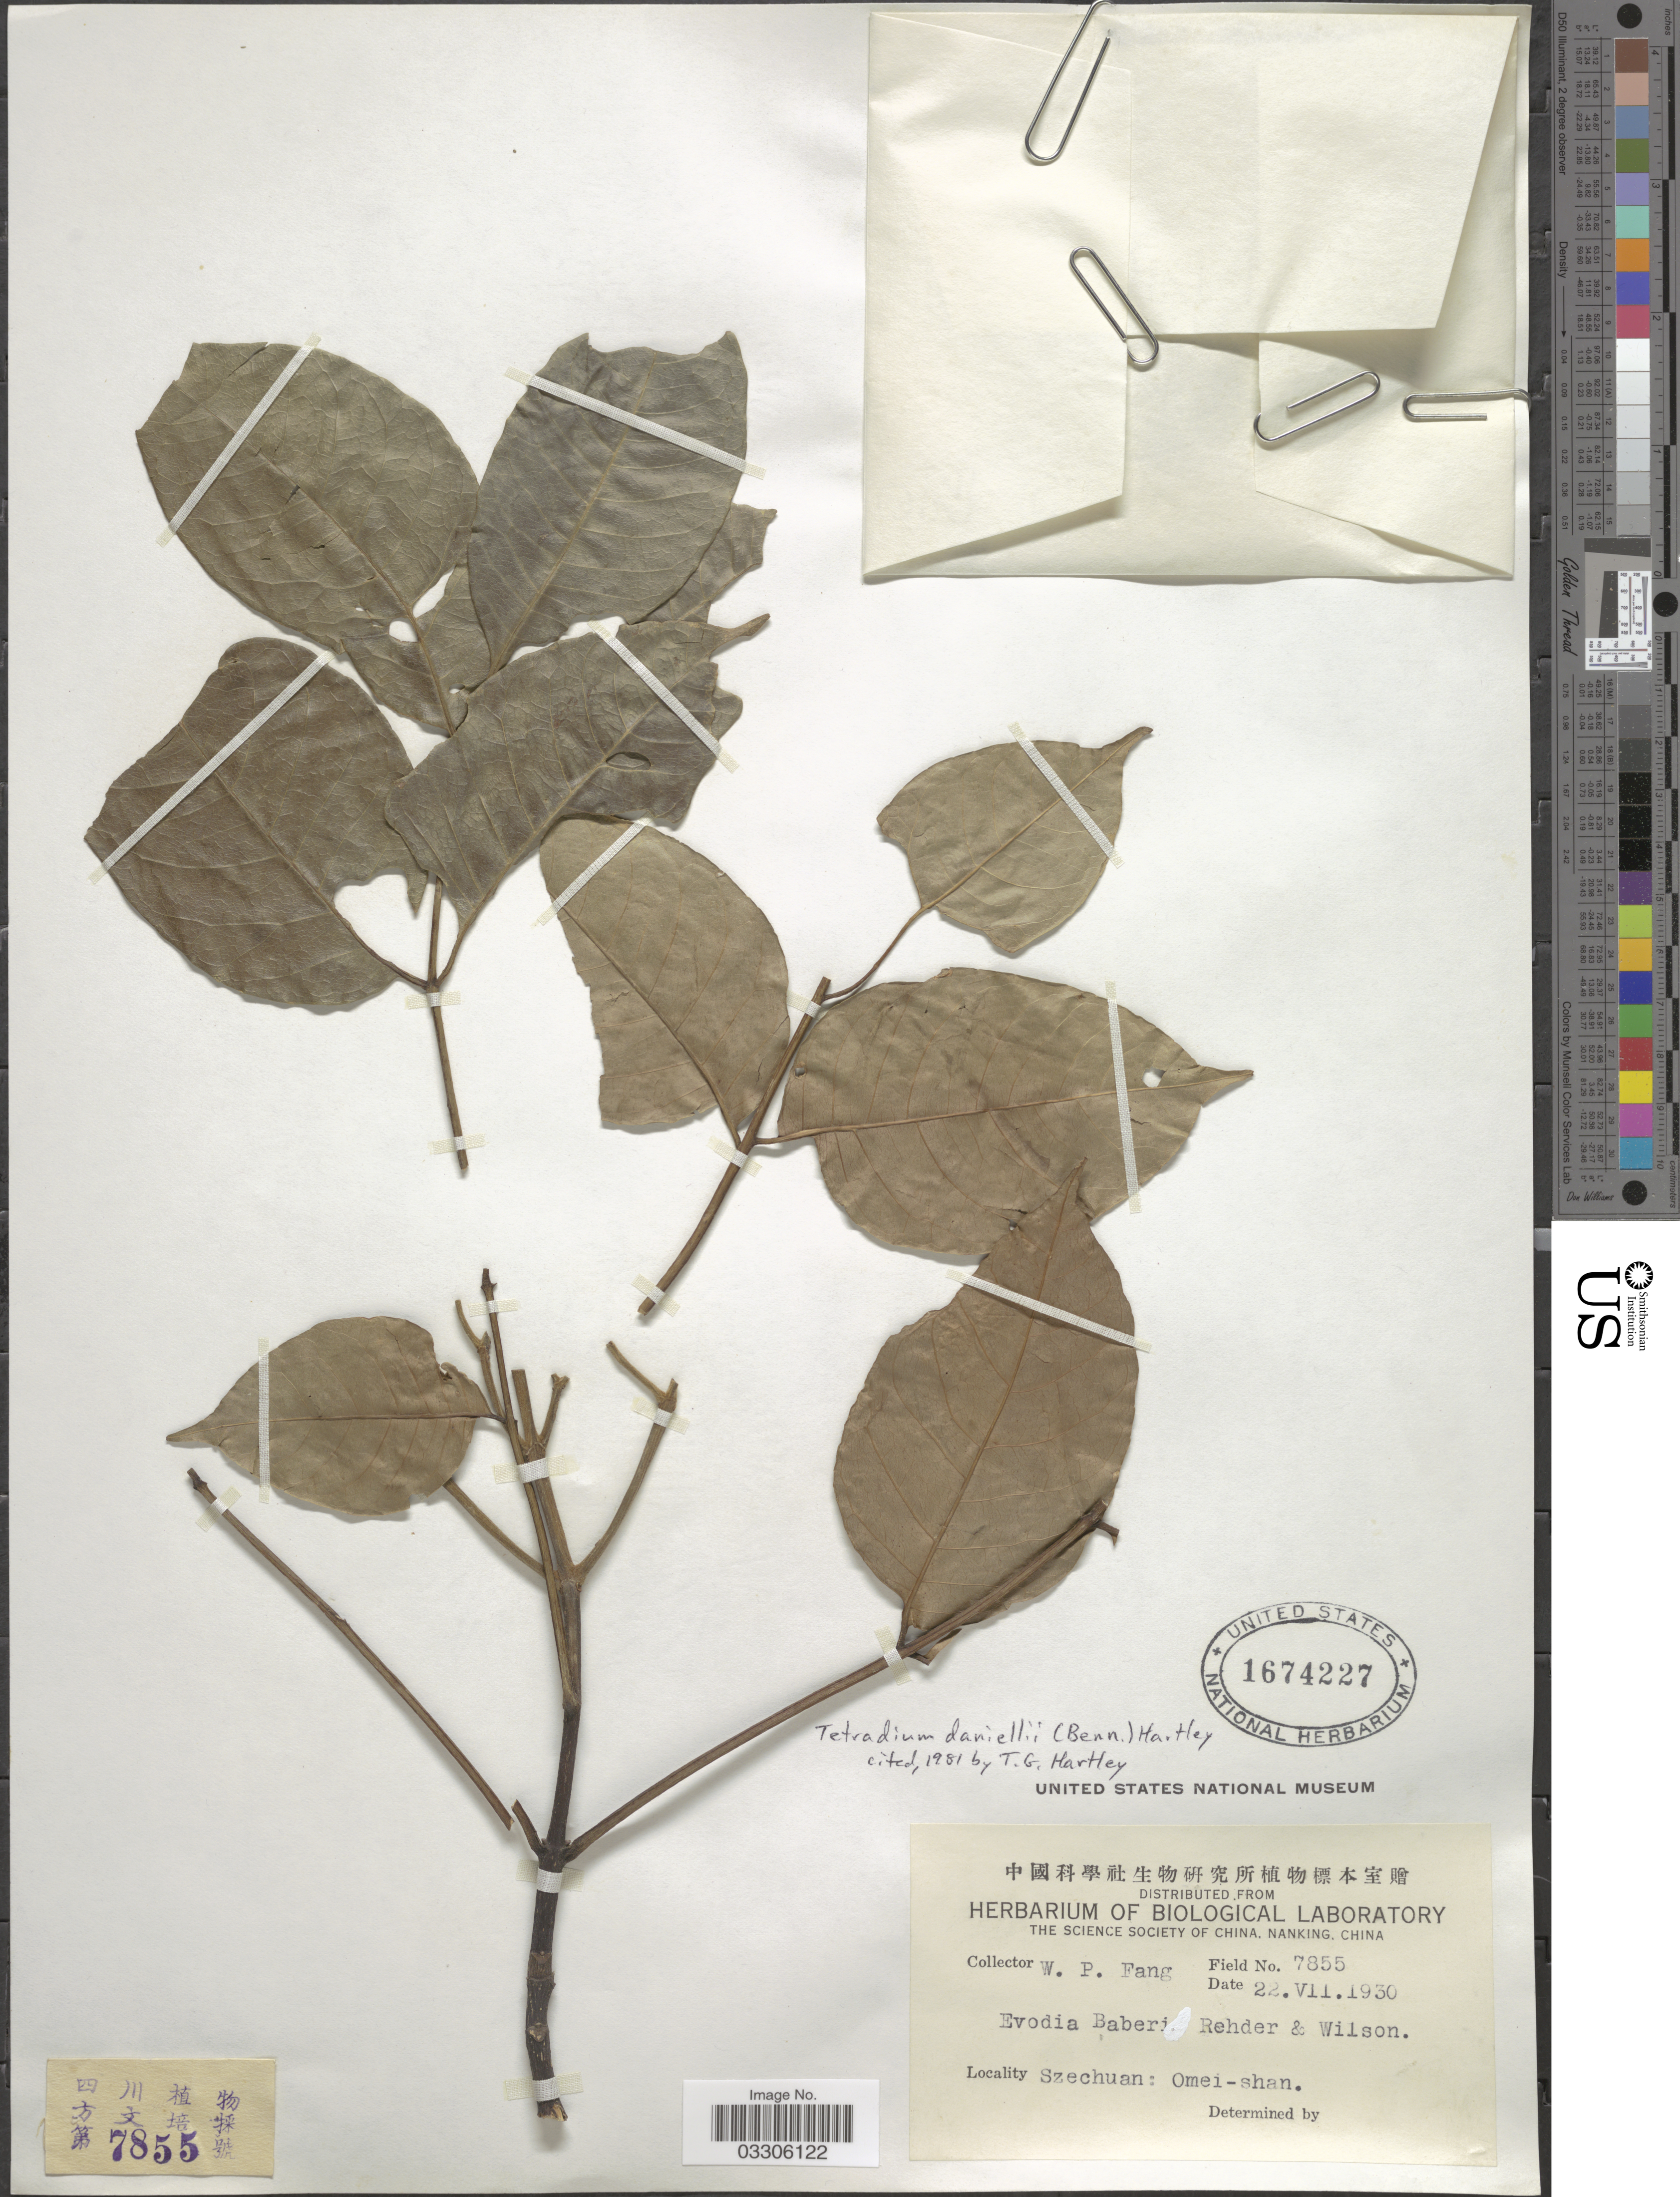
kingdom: Plantae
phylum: Tracheophyta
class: Magnoliopsida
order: Sapindales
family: Rutaceae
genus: Tetradium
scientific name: Tetradium daniellii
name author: (Benn.) T.G. Hartley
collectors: W. P. Fang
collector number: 7855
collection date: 1930-07-22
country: China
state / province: Sichuan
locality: Szechuan: Omei-shan.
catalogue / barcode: US 1674227